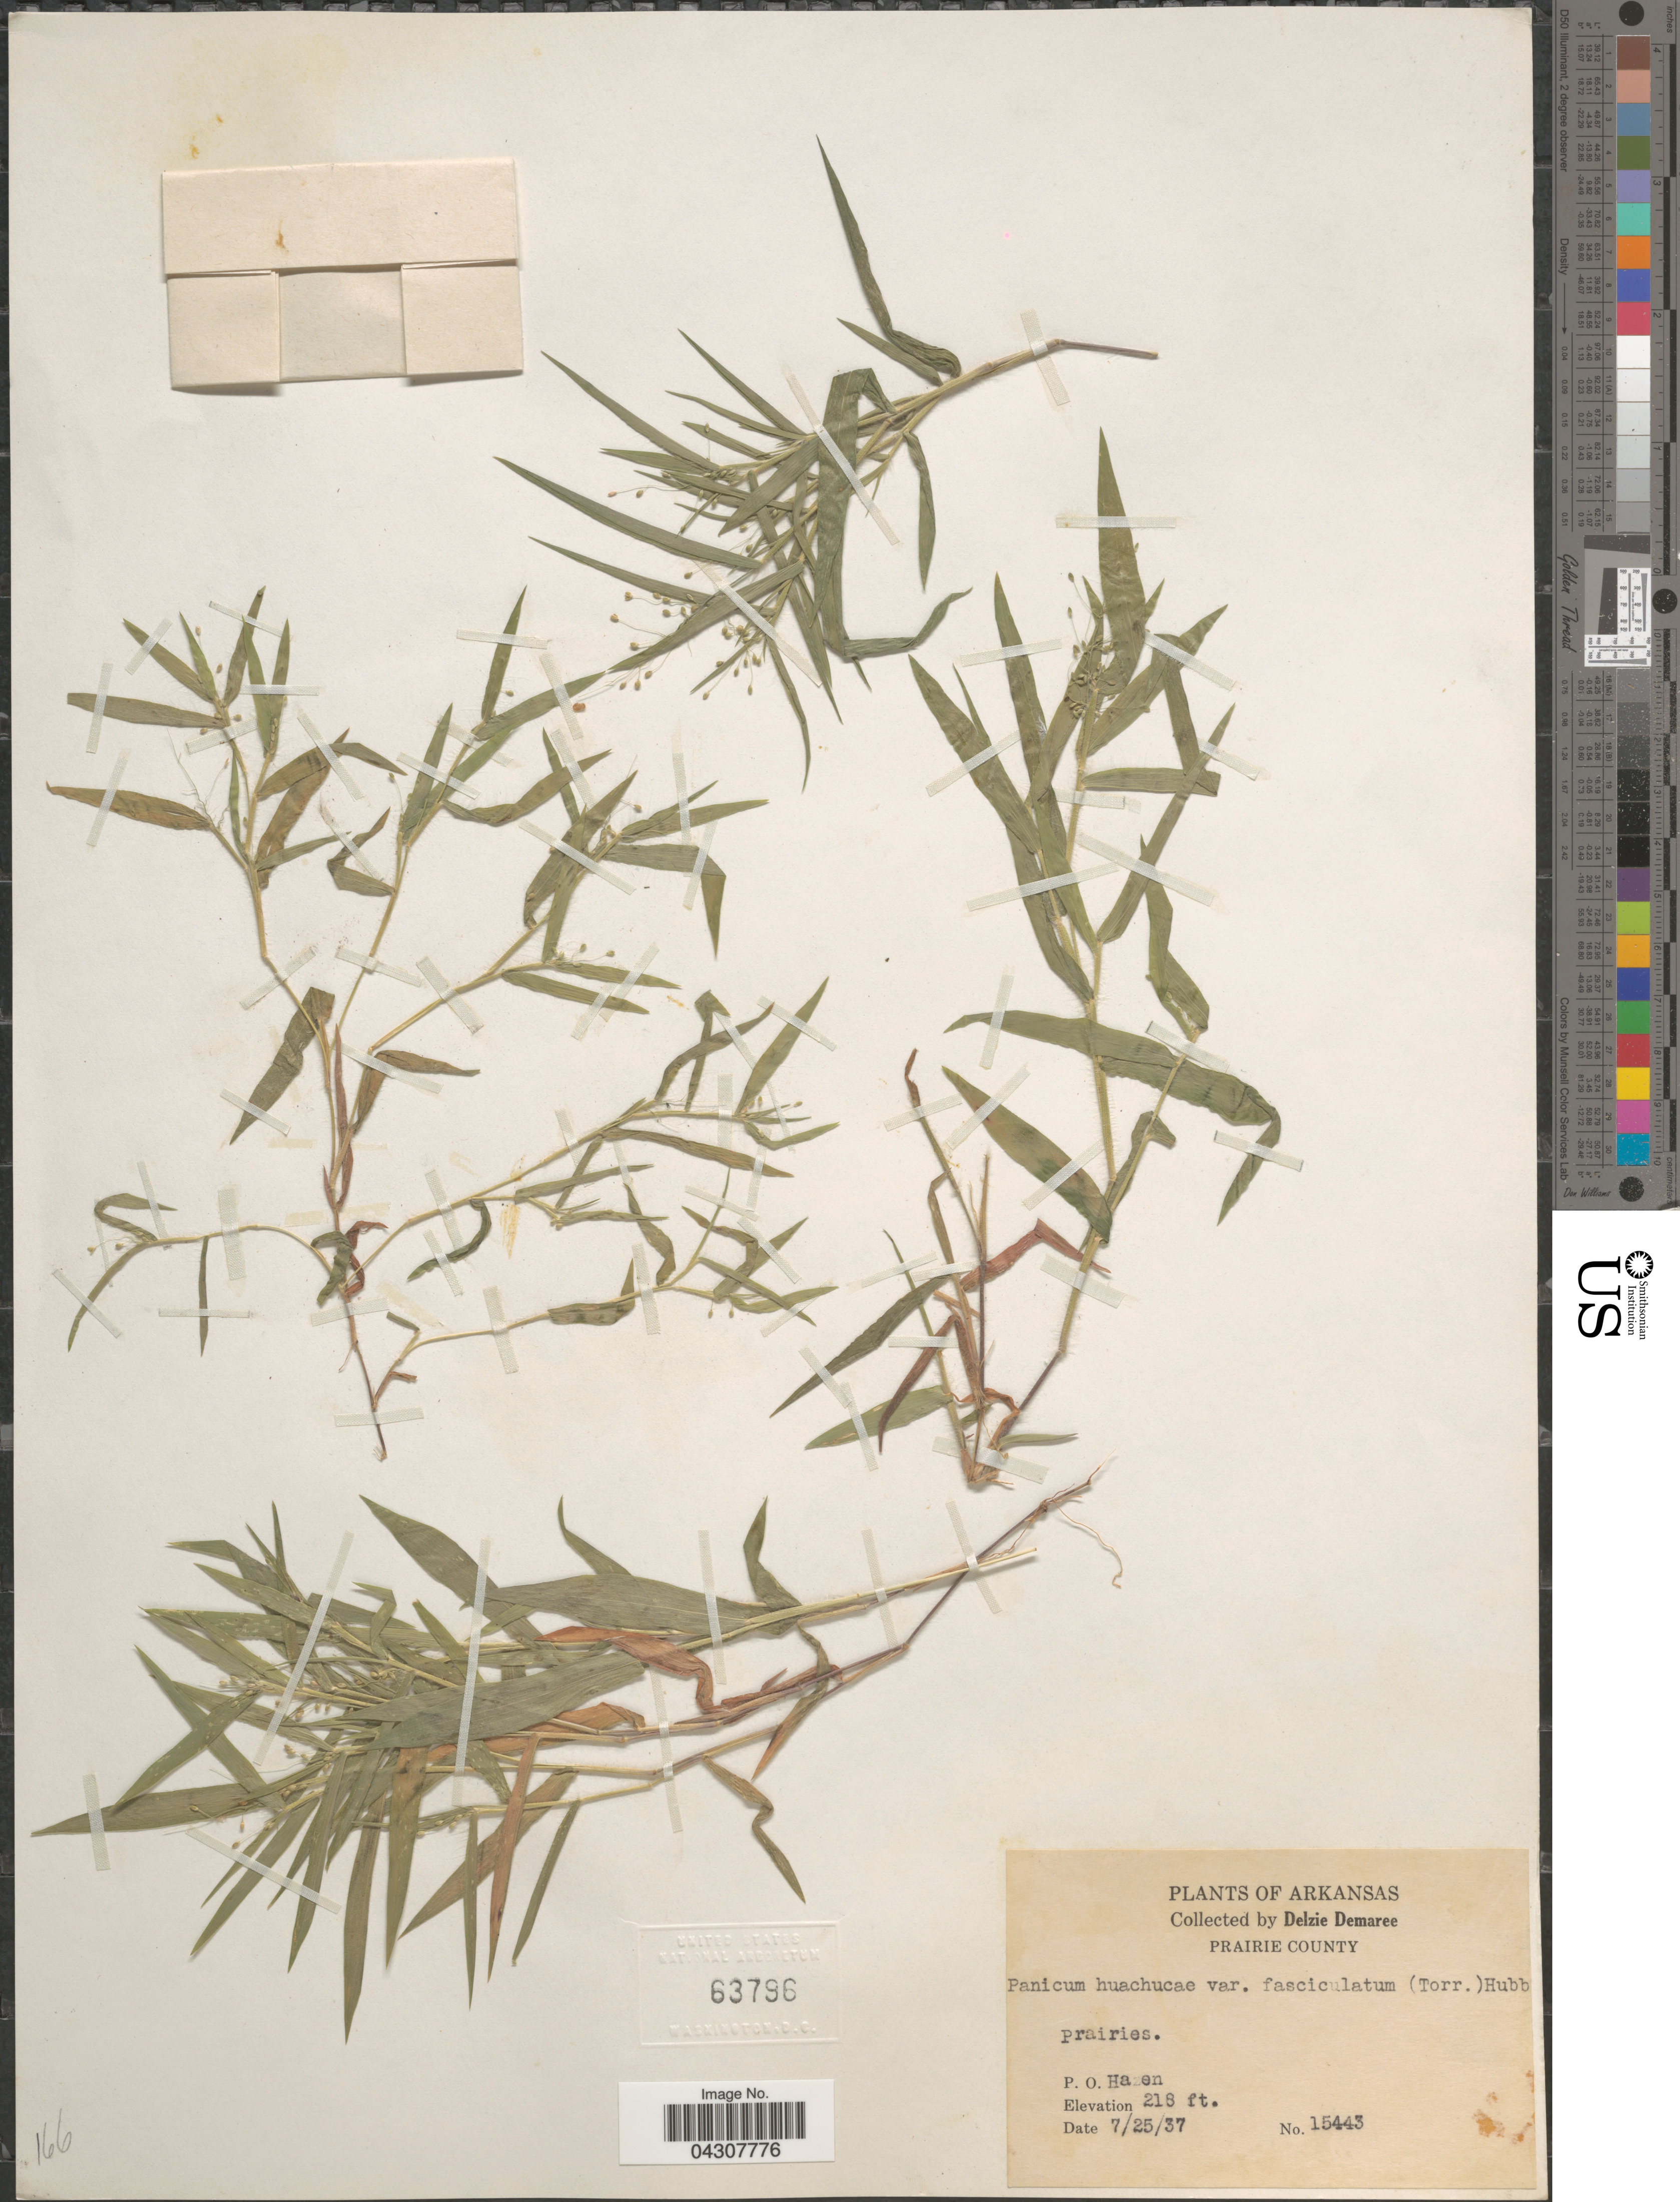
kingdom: Plantae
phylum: Tracheophyta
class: Liliopsida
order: Poales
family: Poaceae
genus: Dichanthelium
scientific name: Dichanthelium acuminatum var. acuminatum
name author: (Sw.) Gould & C.A. Clark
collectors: D. Demaree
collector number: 15443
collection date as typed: Transcribed d/m/y: 25/7/37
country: United States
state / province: Arkansas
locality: Prairie County. P. O. Hazen.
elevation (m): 66